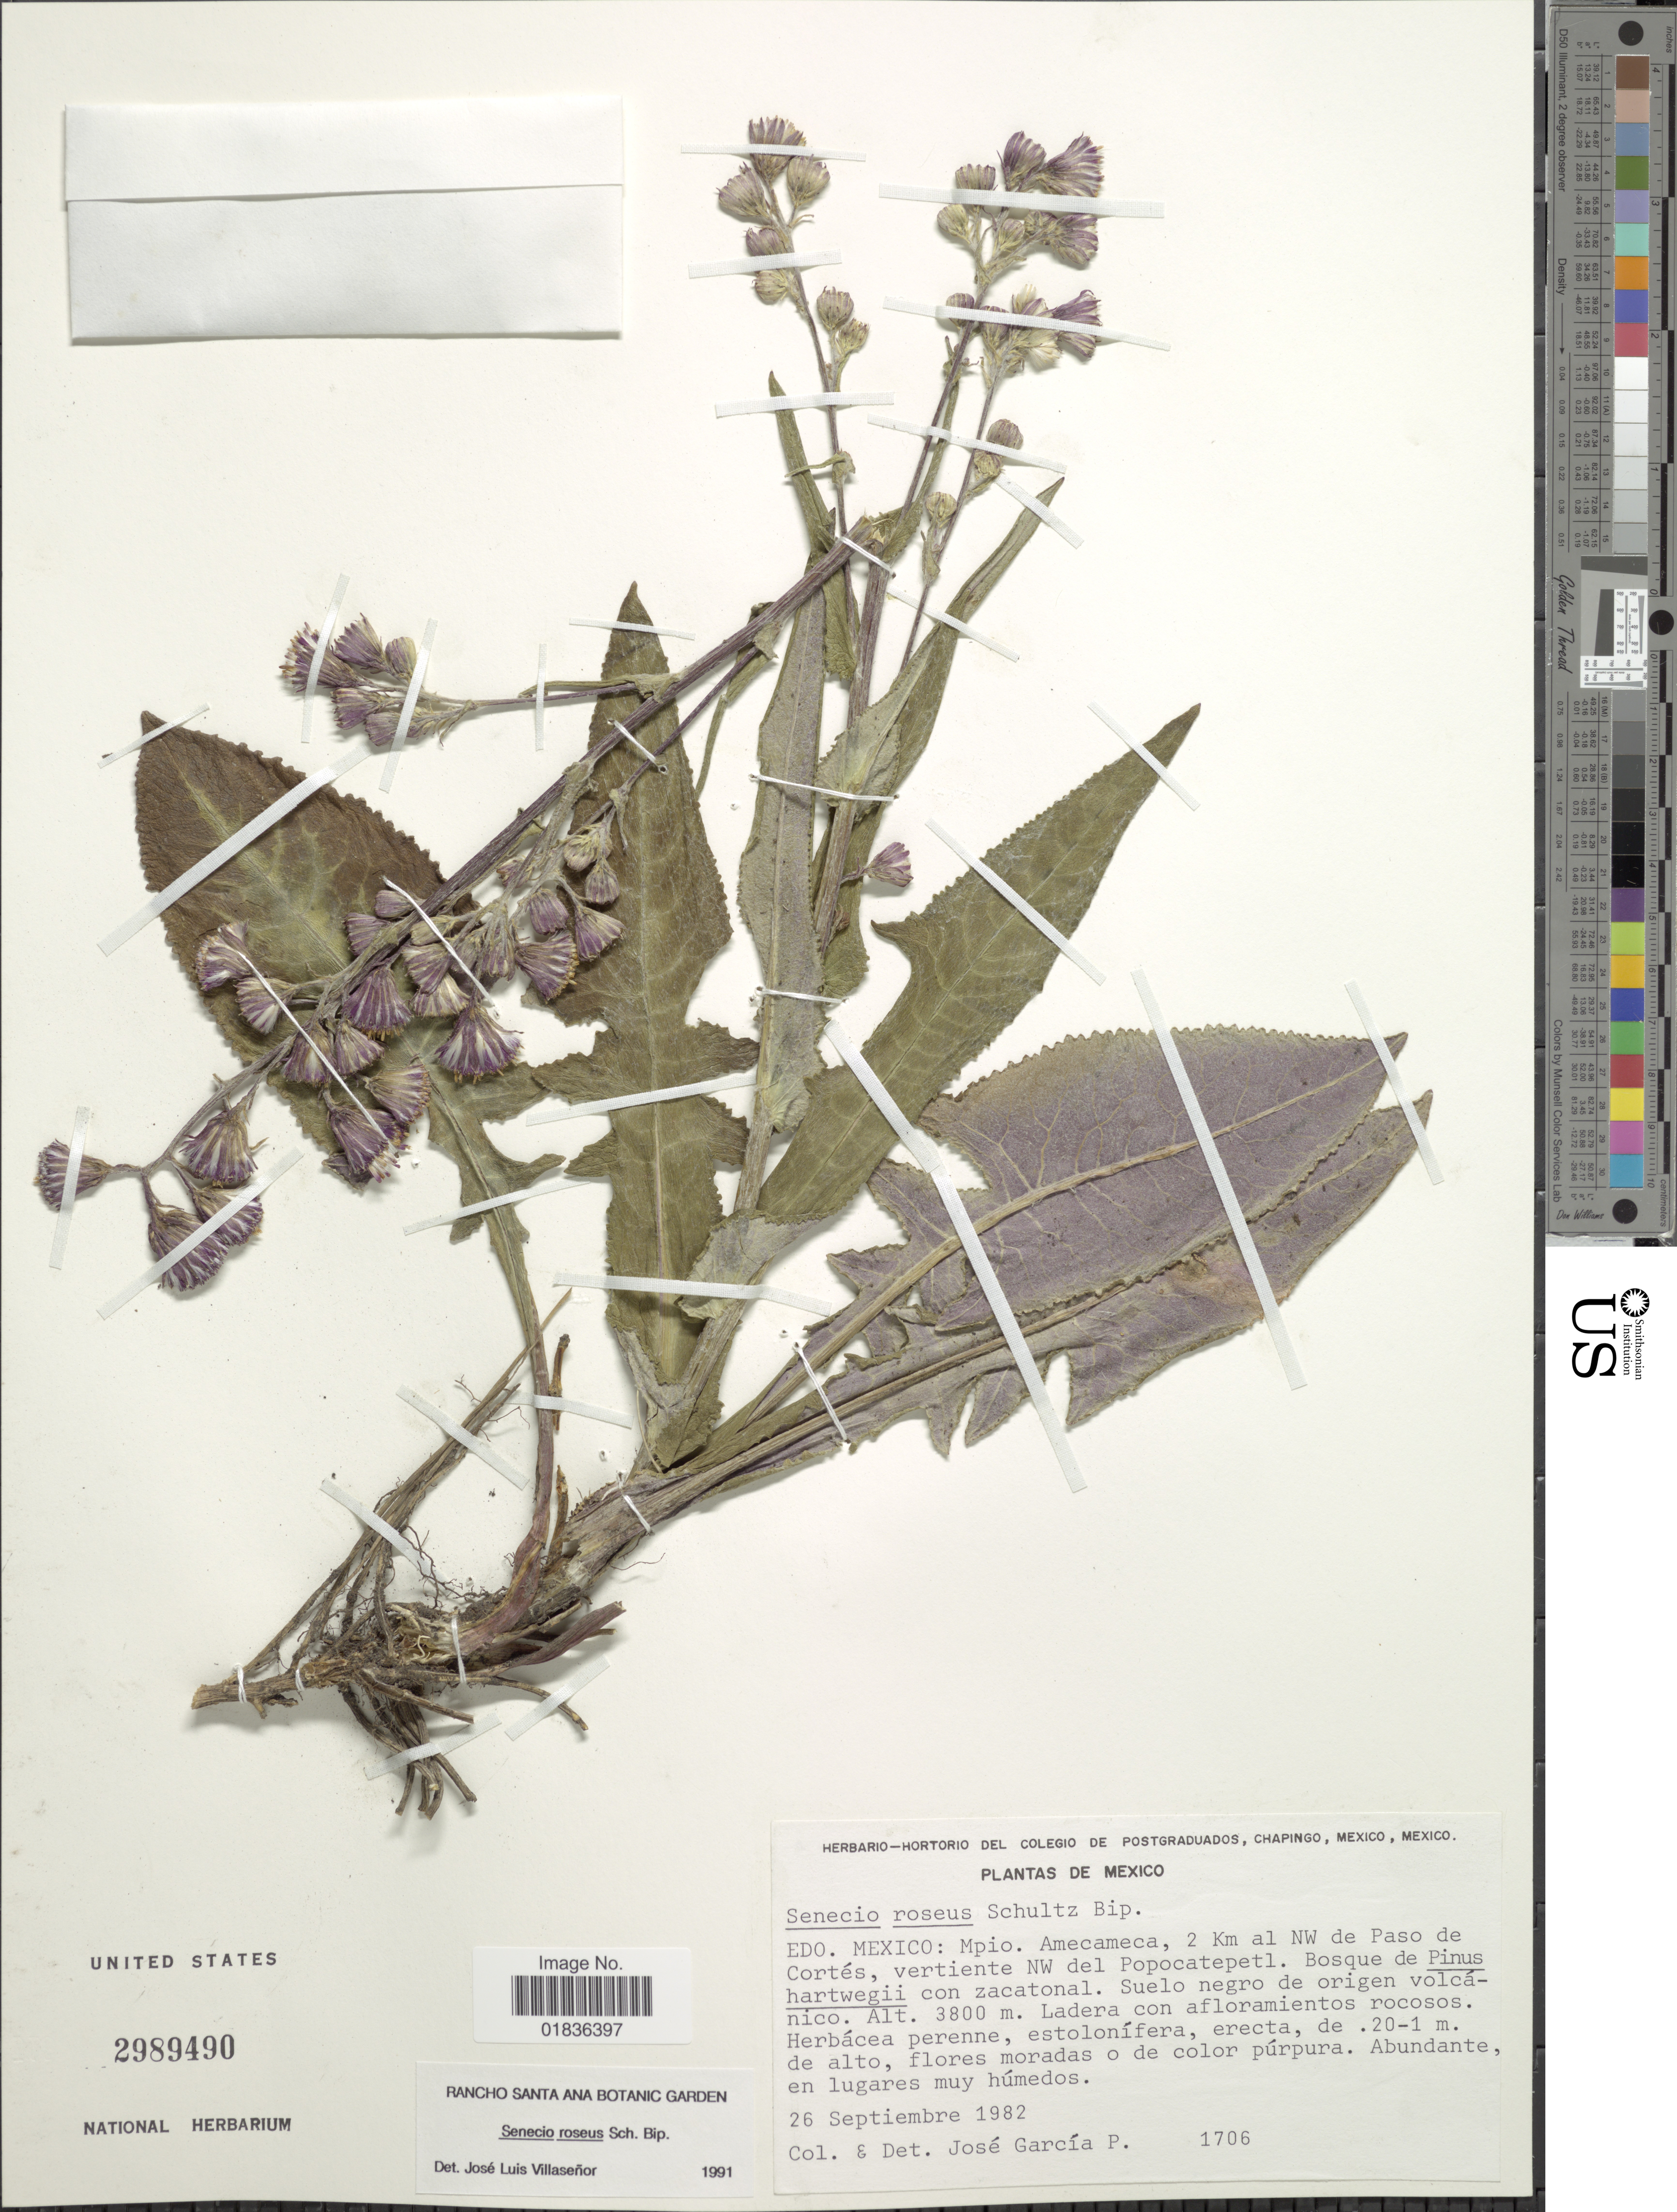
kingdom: Plantae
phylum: Tracheophyta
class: Magnoliopsida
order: Asterales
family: Asteraceae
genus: Senecio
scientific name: Senecio roseus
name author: Sch. Bip.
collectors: J. García-P.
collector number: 1706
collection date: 1982-09-26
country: Mexico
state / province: México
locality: Mpio. Amecameca, 2 Km al NW de Paso de Cortes, vertiente NW del Popocatepetl.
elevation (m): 3800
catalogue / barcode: US 2989490